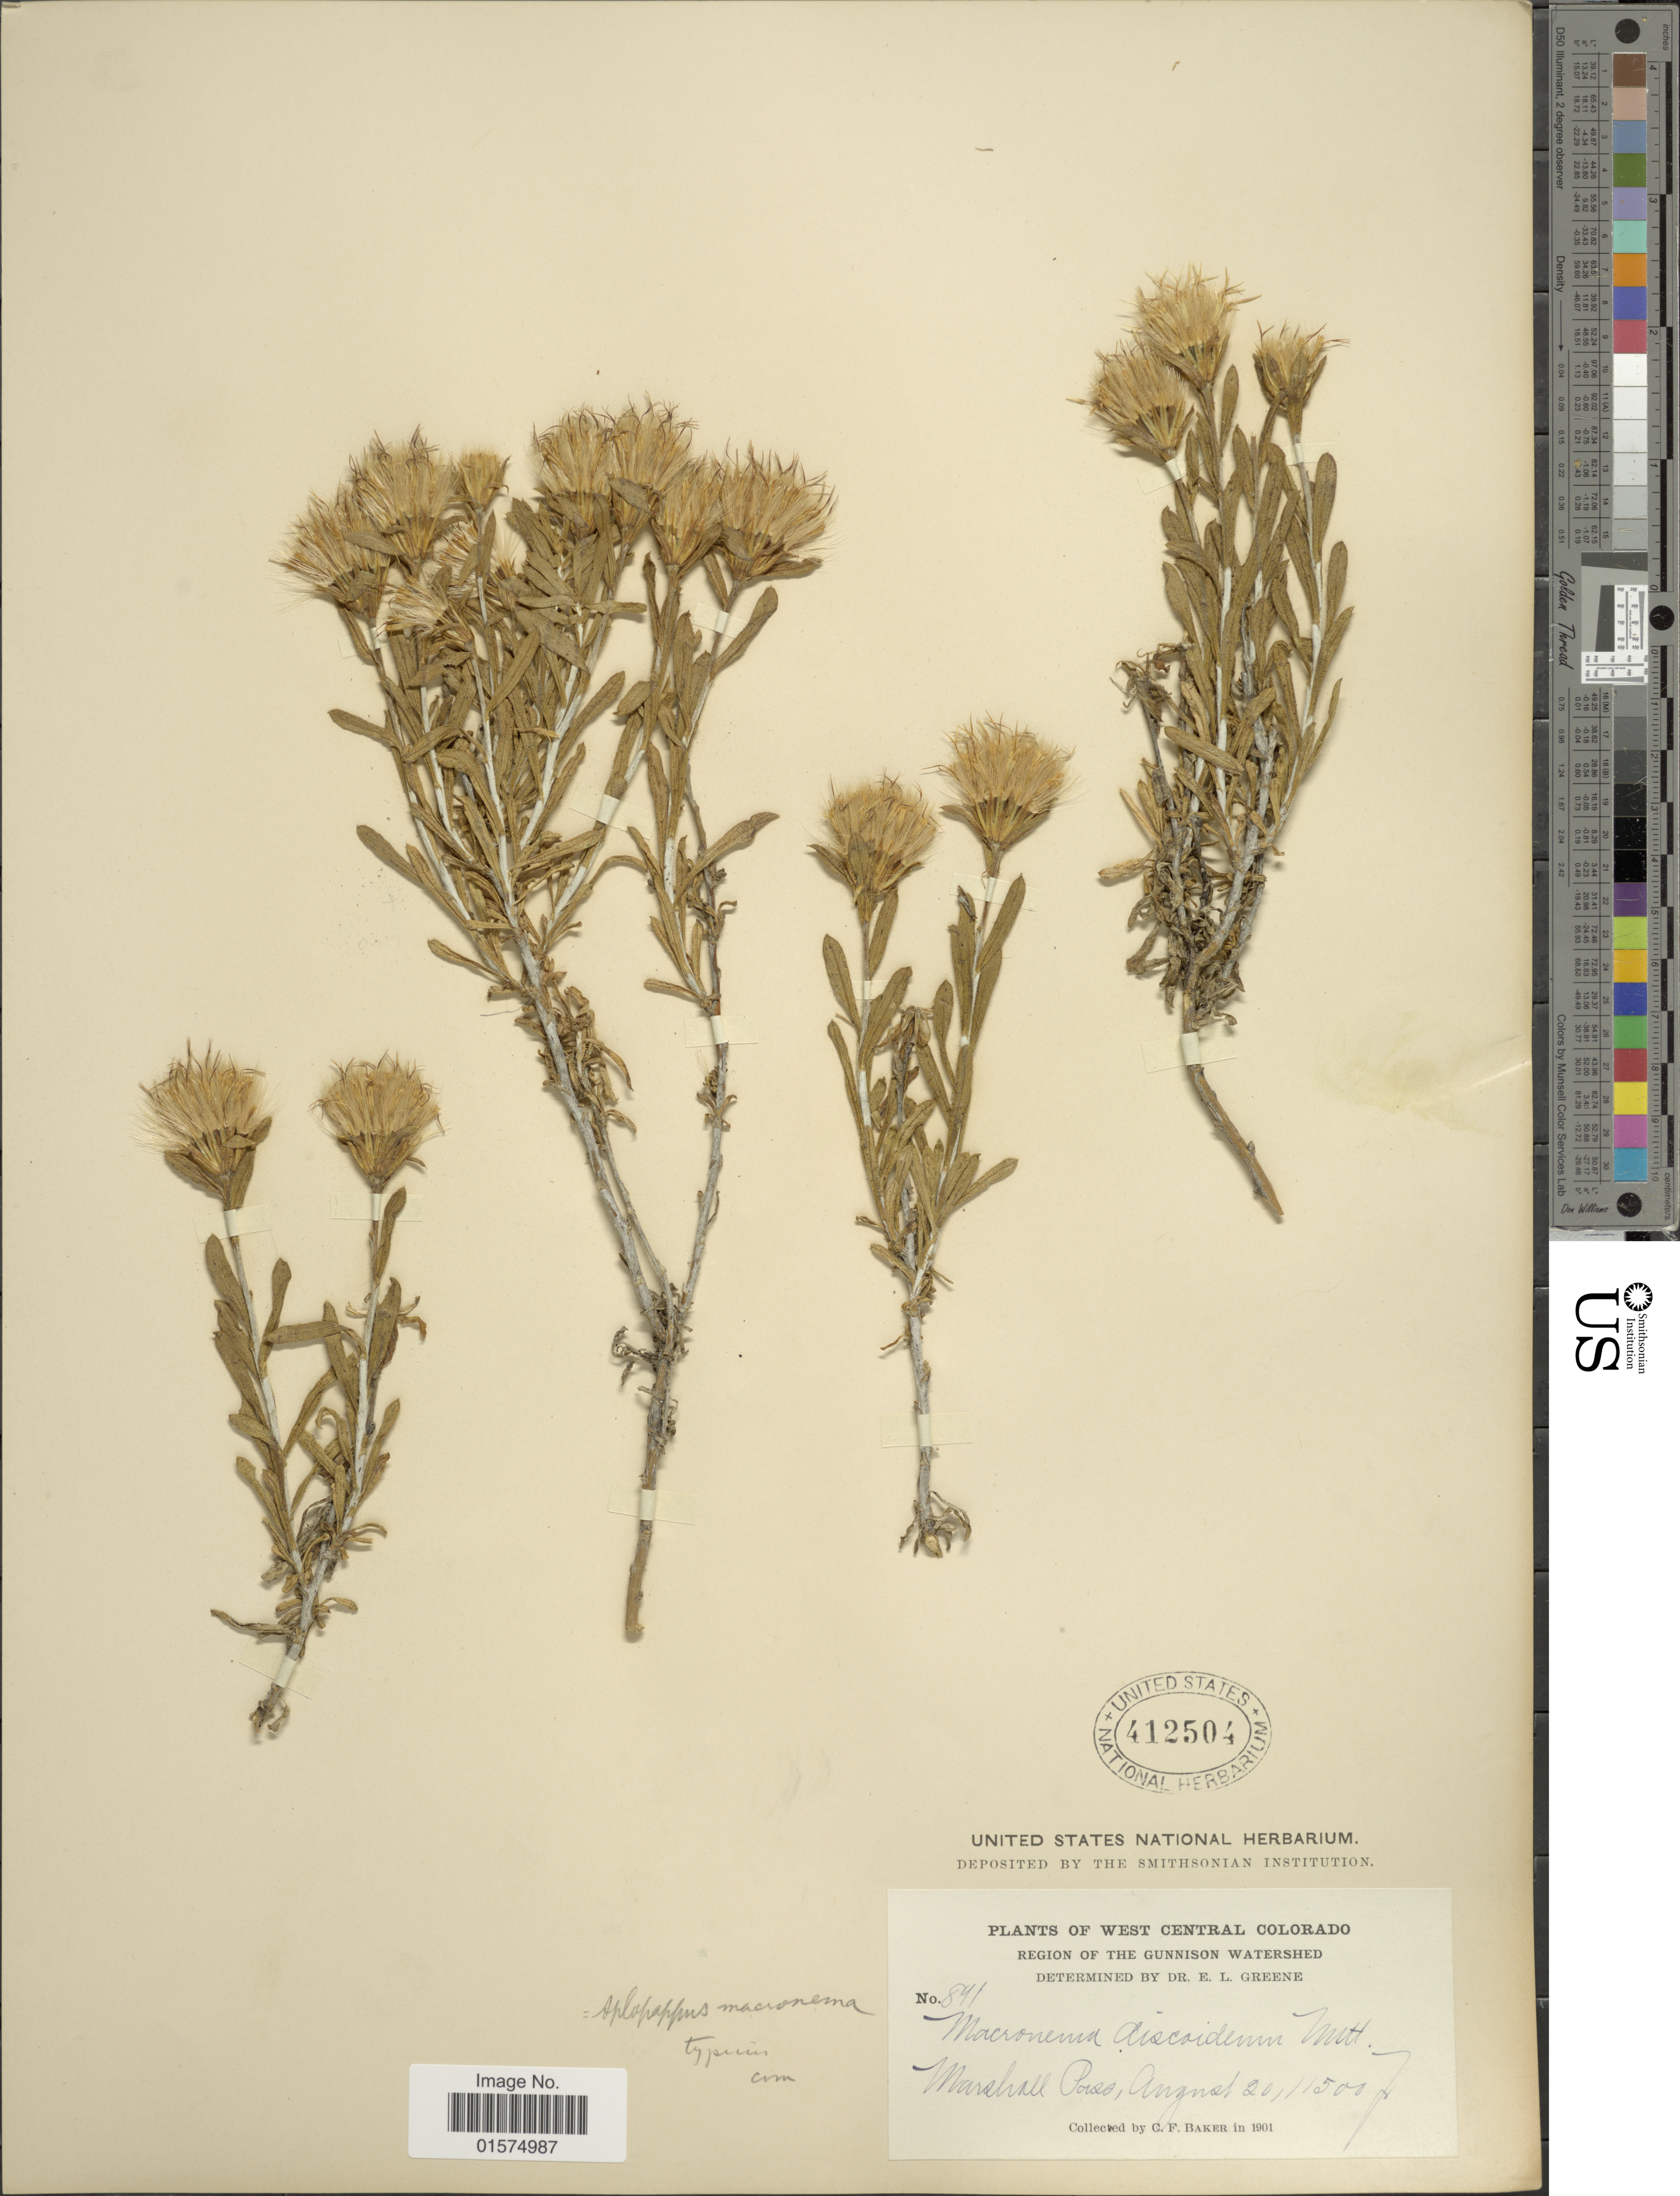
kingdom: Plantae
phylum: Tracheophyta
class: Magnoliopsida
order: Asterales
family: Asteraceae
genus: Ericameria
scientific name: Ericameria discoidea var. discoidea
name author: (Nutt.) G.L. Nesom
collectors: C. F. Baker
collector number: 891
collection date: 1901-08-20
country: United States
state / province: Colorado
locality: West Central Colorado. Region of the Gunnison Watershed. Marshall Pass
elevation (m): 3505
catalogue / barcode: US 412504